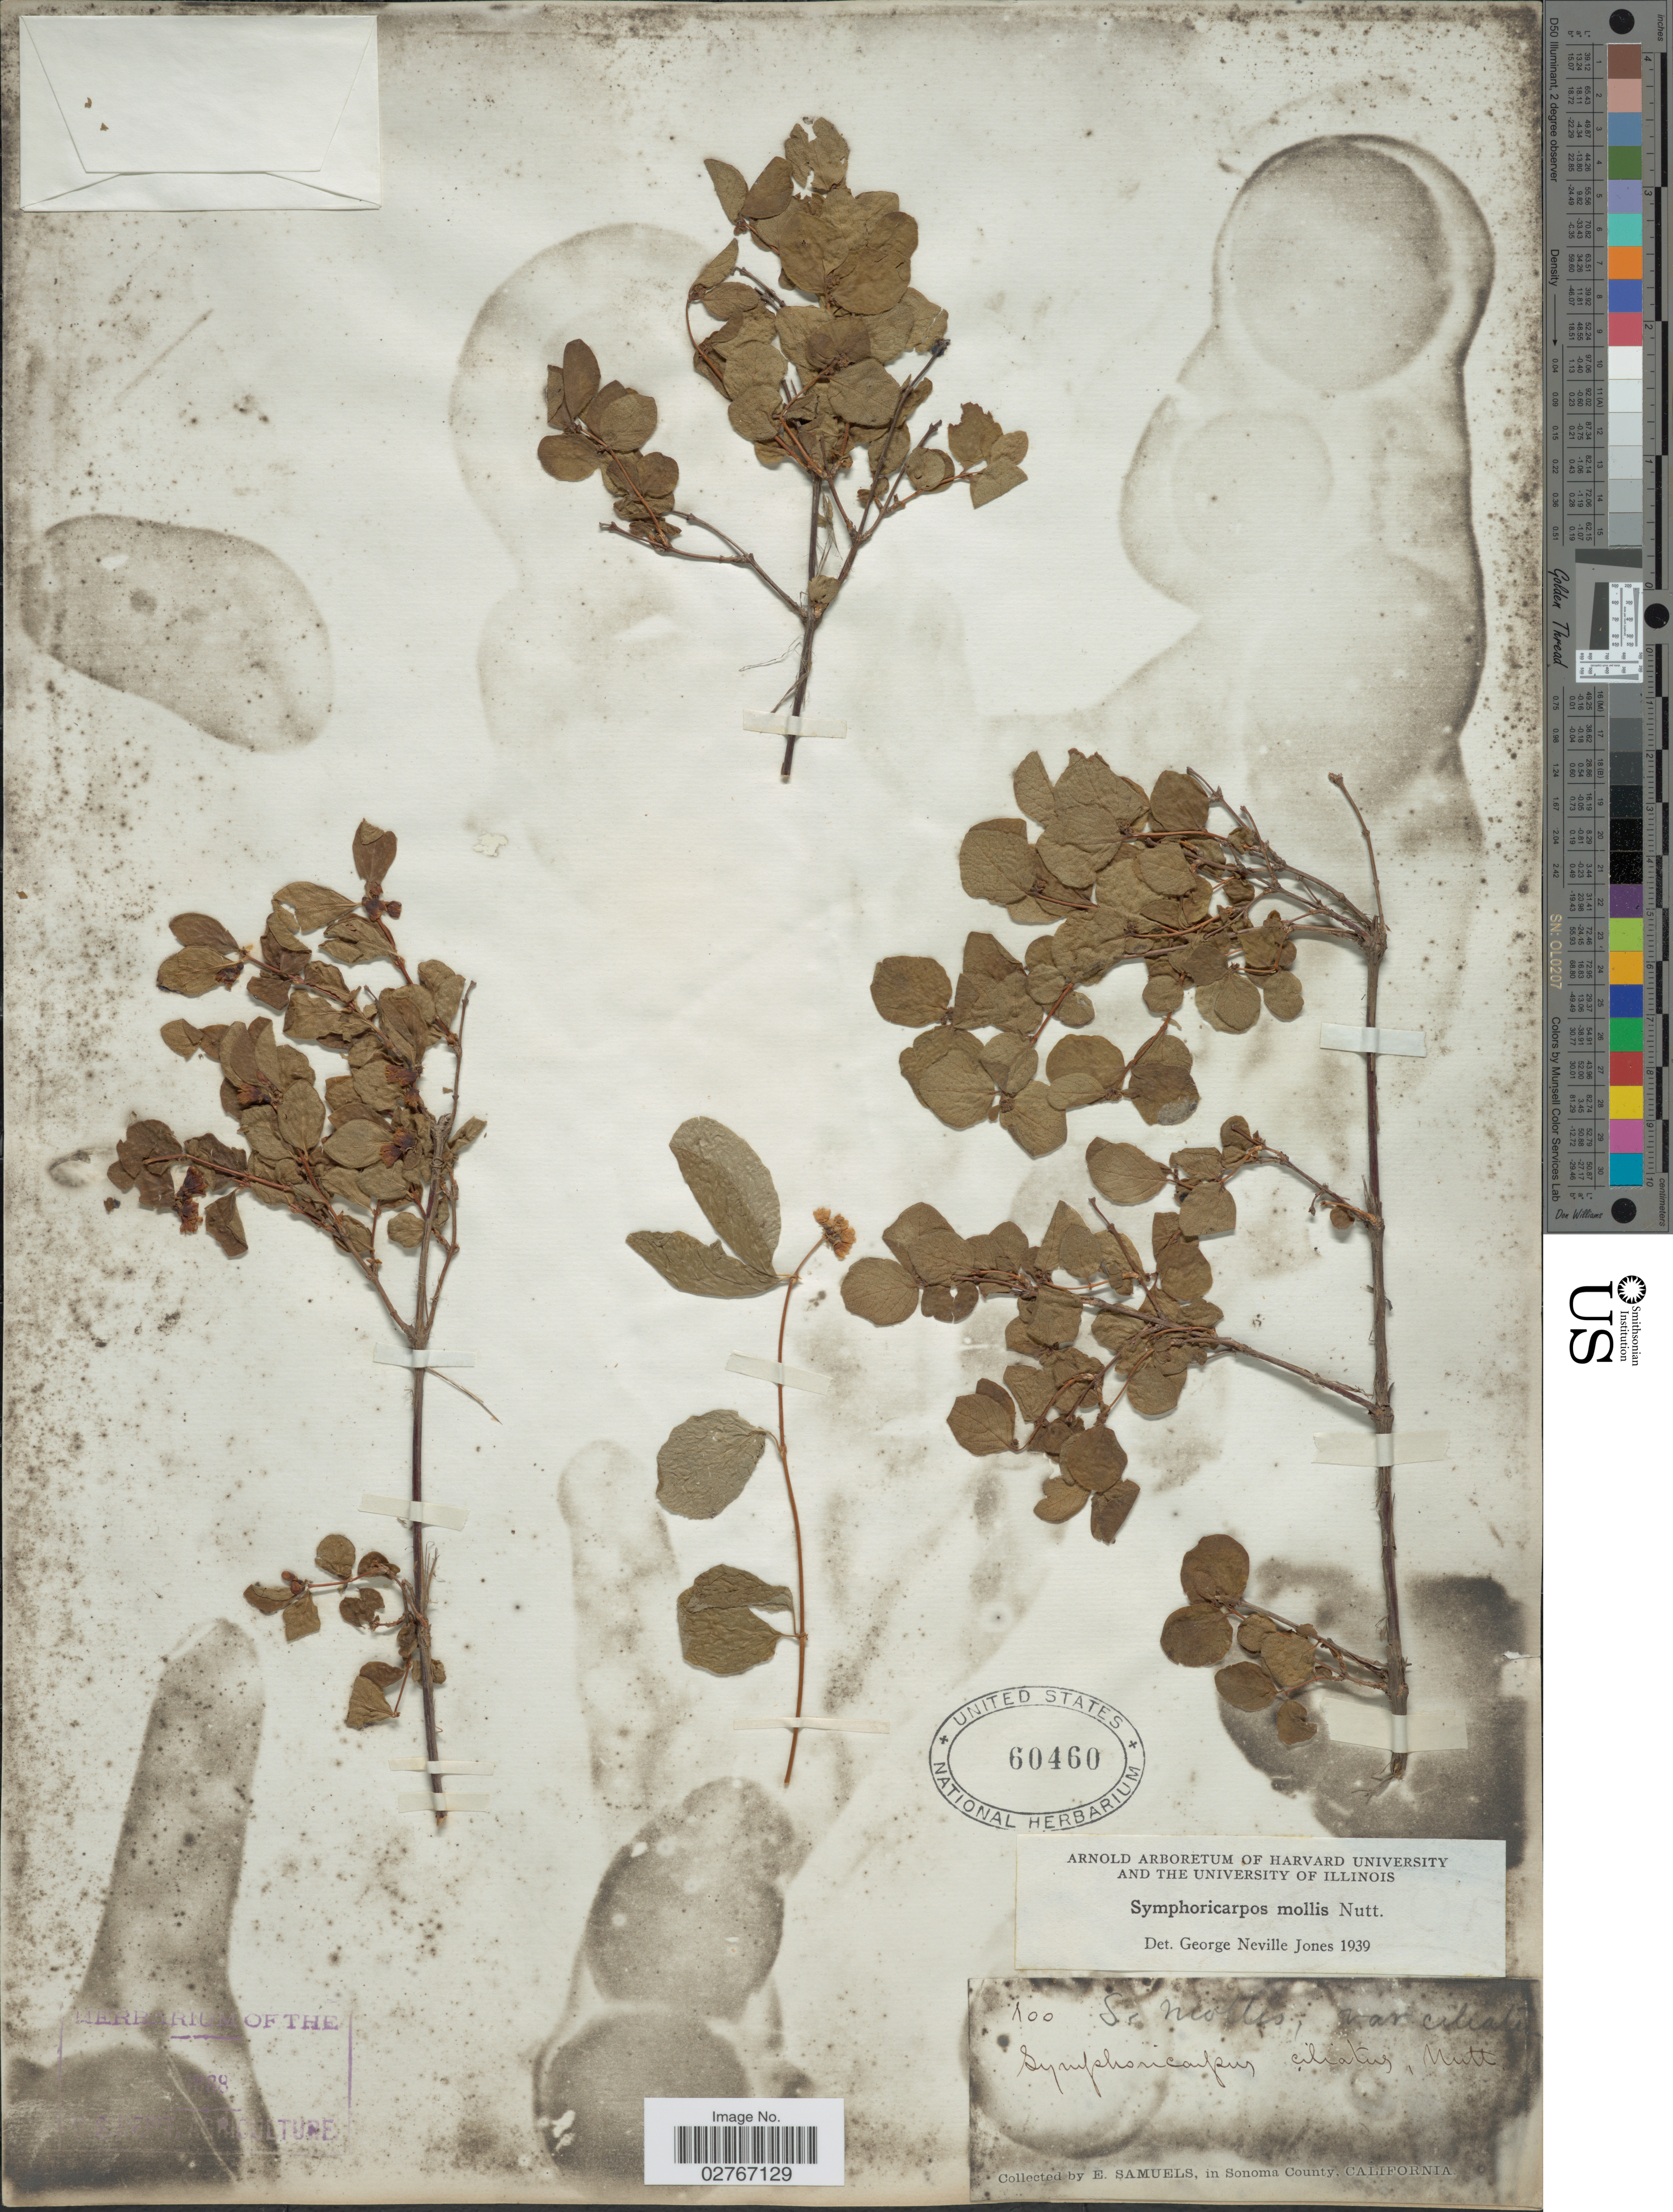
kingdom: Plantae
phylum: Tracheophyta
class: Magnoliopsida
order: Dipsacales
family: Caprifoliaceae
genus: Symphoricarpos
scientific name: Symphoricarpos mollis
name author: Nutt.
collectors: E. Samuels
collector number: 100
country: United States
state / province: California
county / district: Sonoma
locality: Sonoma County.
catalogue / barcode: US 60460